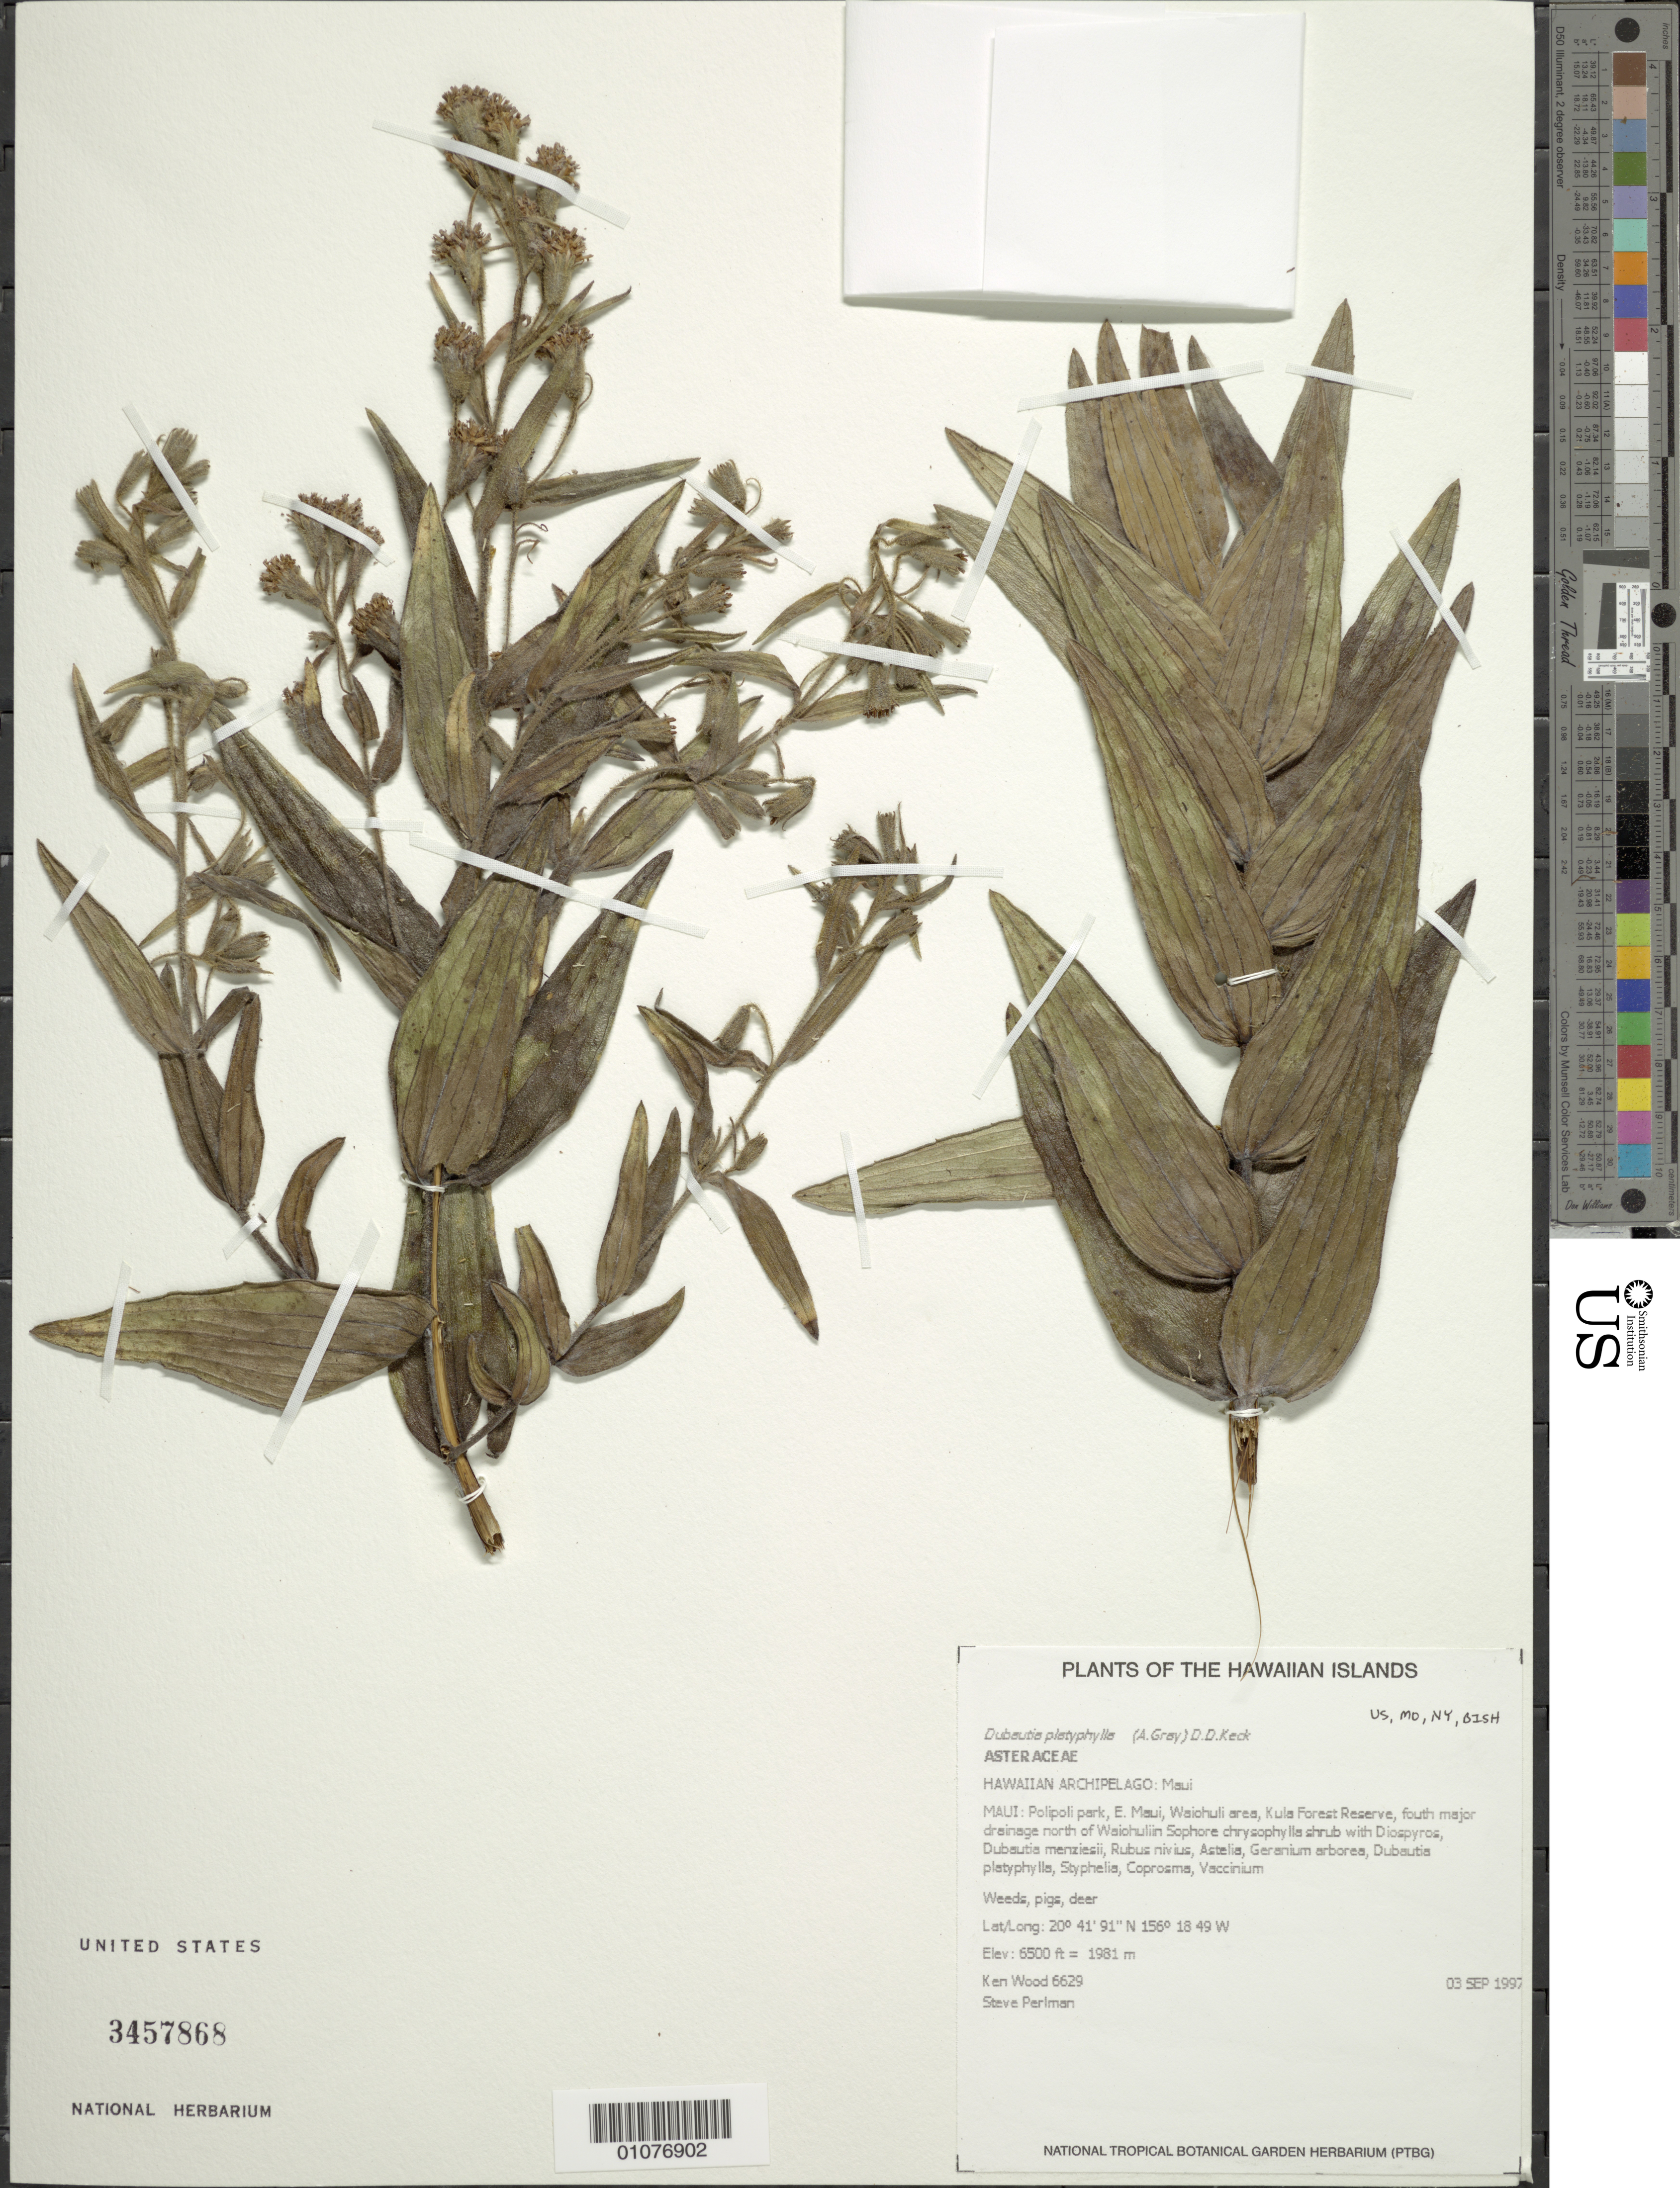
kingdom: Plantae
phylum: Tracheophyta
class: Magnoliopsida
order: Asterales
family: Asteraceae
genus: Dubautia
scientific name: Dubautia platyphylla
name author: (A. Gray) D.D. Keck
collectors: K. R. Wood & S. P. Perlman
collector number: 6629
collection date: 1997-09-03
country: United States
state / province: Hawaii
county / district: Maui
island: Maui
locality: Polipoli park, E. Maui, Waiohuli area, Kula Forest Reserve, fourth major drainage N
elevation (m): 1981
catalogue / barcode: US 3457868